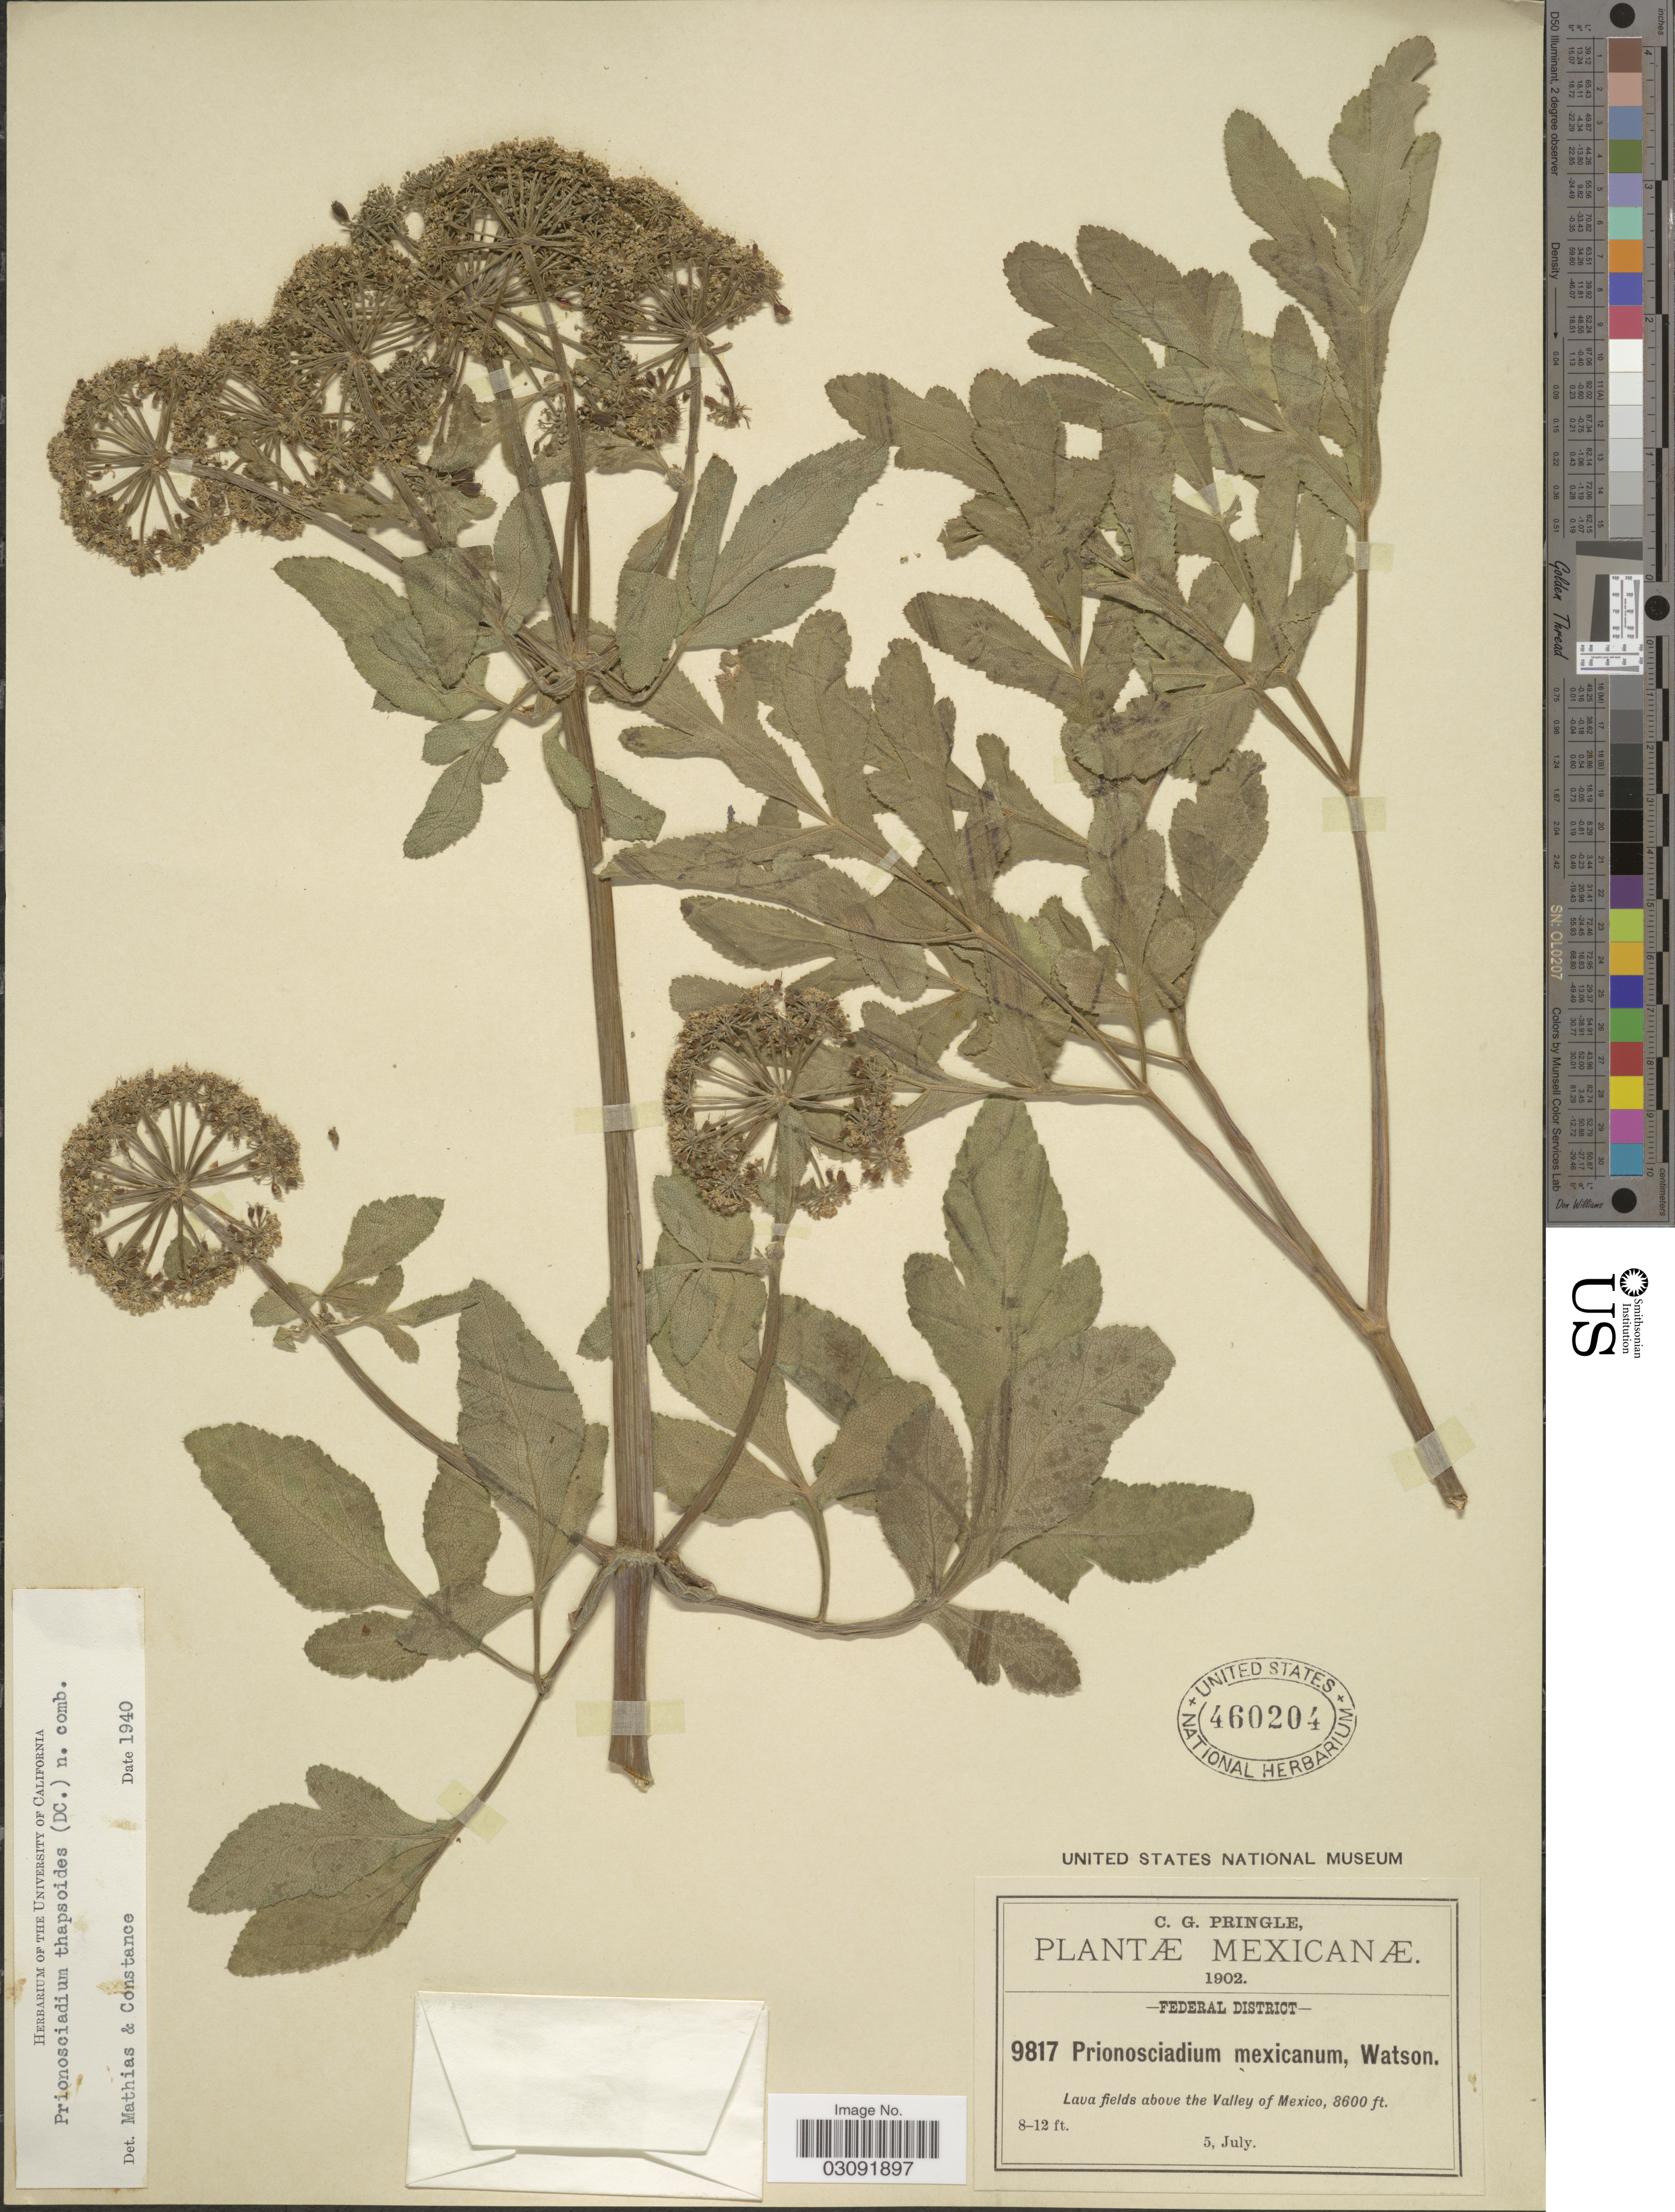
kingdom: Plantae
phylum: Tracheophyta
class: Magnoliopsida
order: Apiales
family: Apiaceae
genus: Prionosciadium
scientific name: Prionosciadium thapsoides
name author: (DC.)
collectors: C. G. Pringle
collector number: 9817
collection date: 1902-07-05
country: Mexico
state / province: Distrito Federal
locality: Federal District. Mexicanæ. Lava fields above the Valley of Mexico.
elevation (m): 2621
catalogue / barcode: US 460204